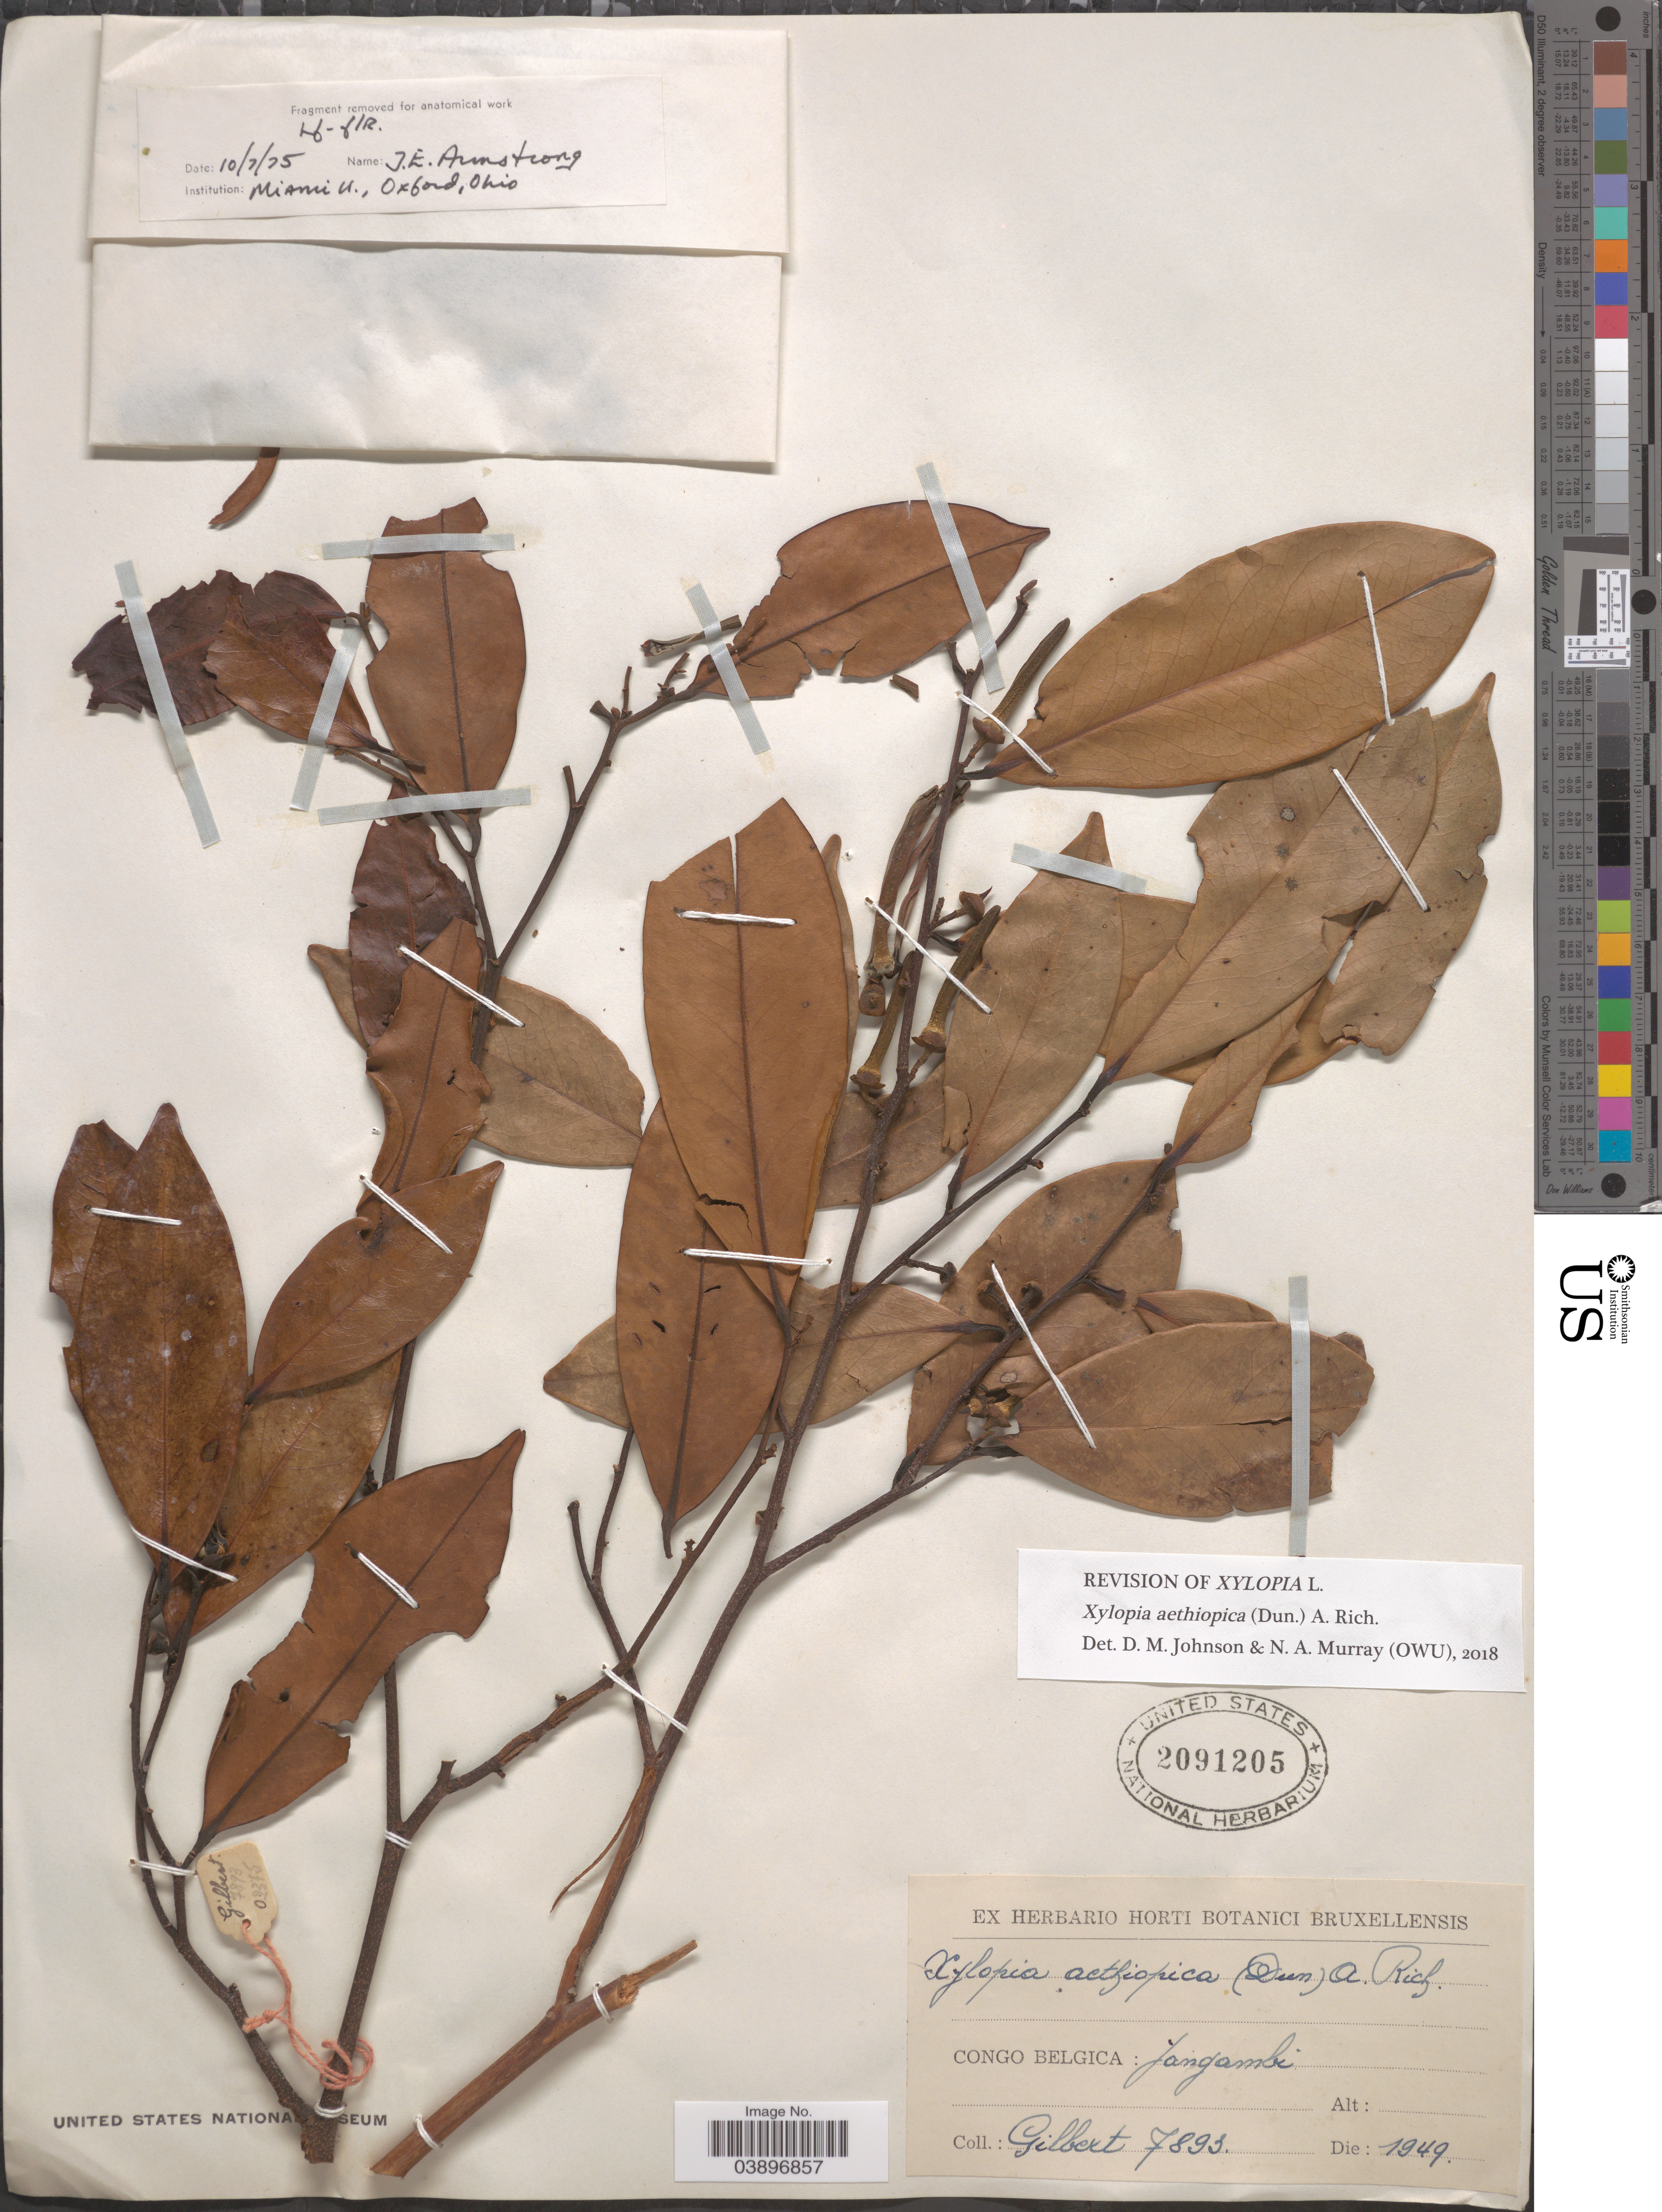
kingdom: Plantae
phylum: Tracheophyta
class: Magnoliopsida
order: Magnoliales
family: Annonaceae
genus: Xylopia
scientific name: Xylopia aethiopica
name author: (Dunal) A. Rich.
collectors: -. Gilbert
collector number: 7893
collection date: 1949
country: Congo, Democratic Republic of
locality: Congo Belgica: Jangambi.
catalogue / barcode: US 2091205